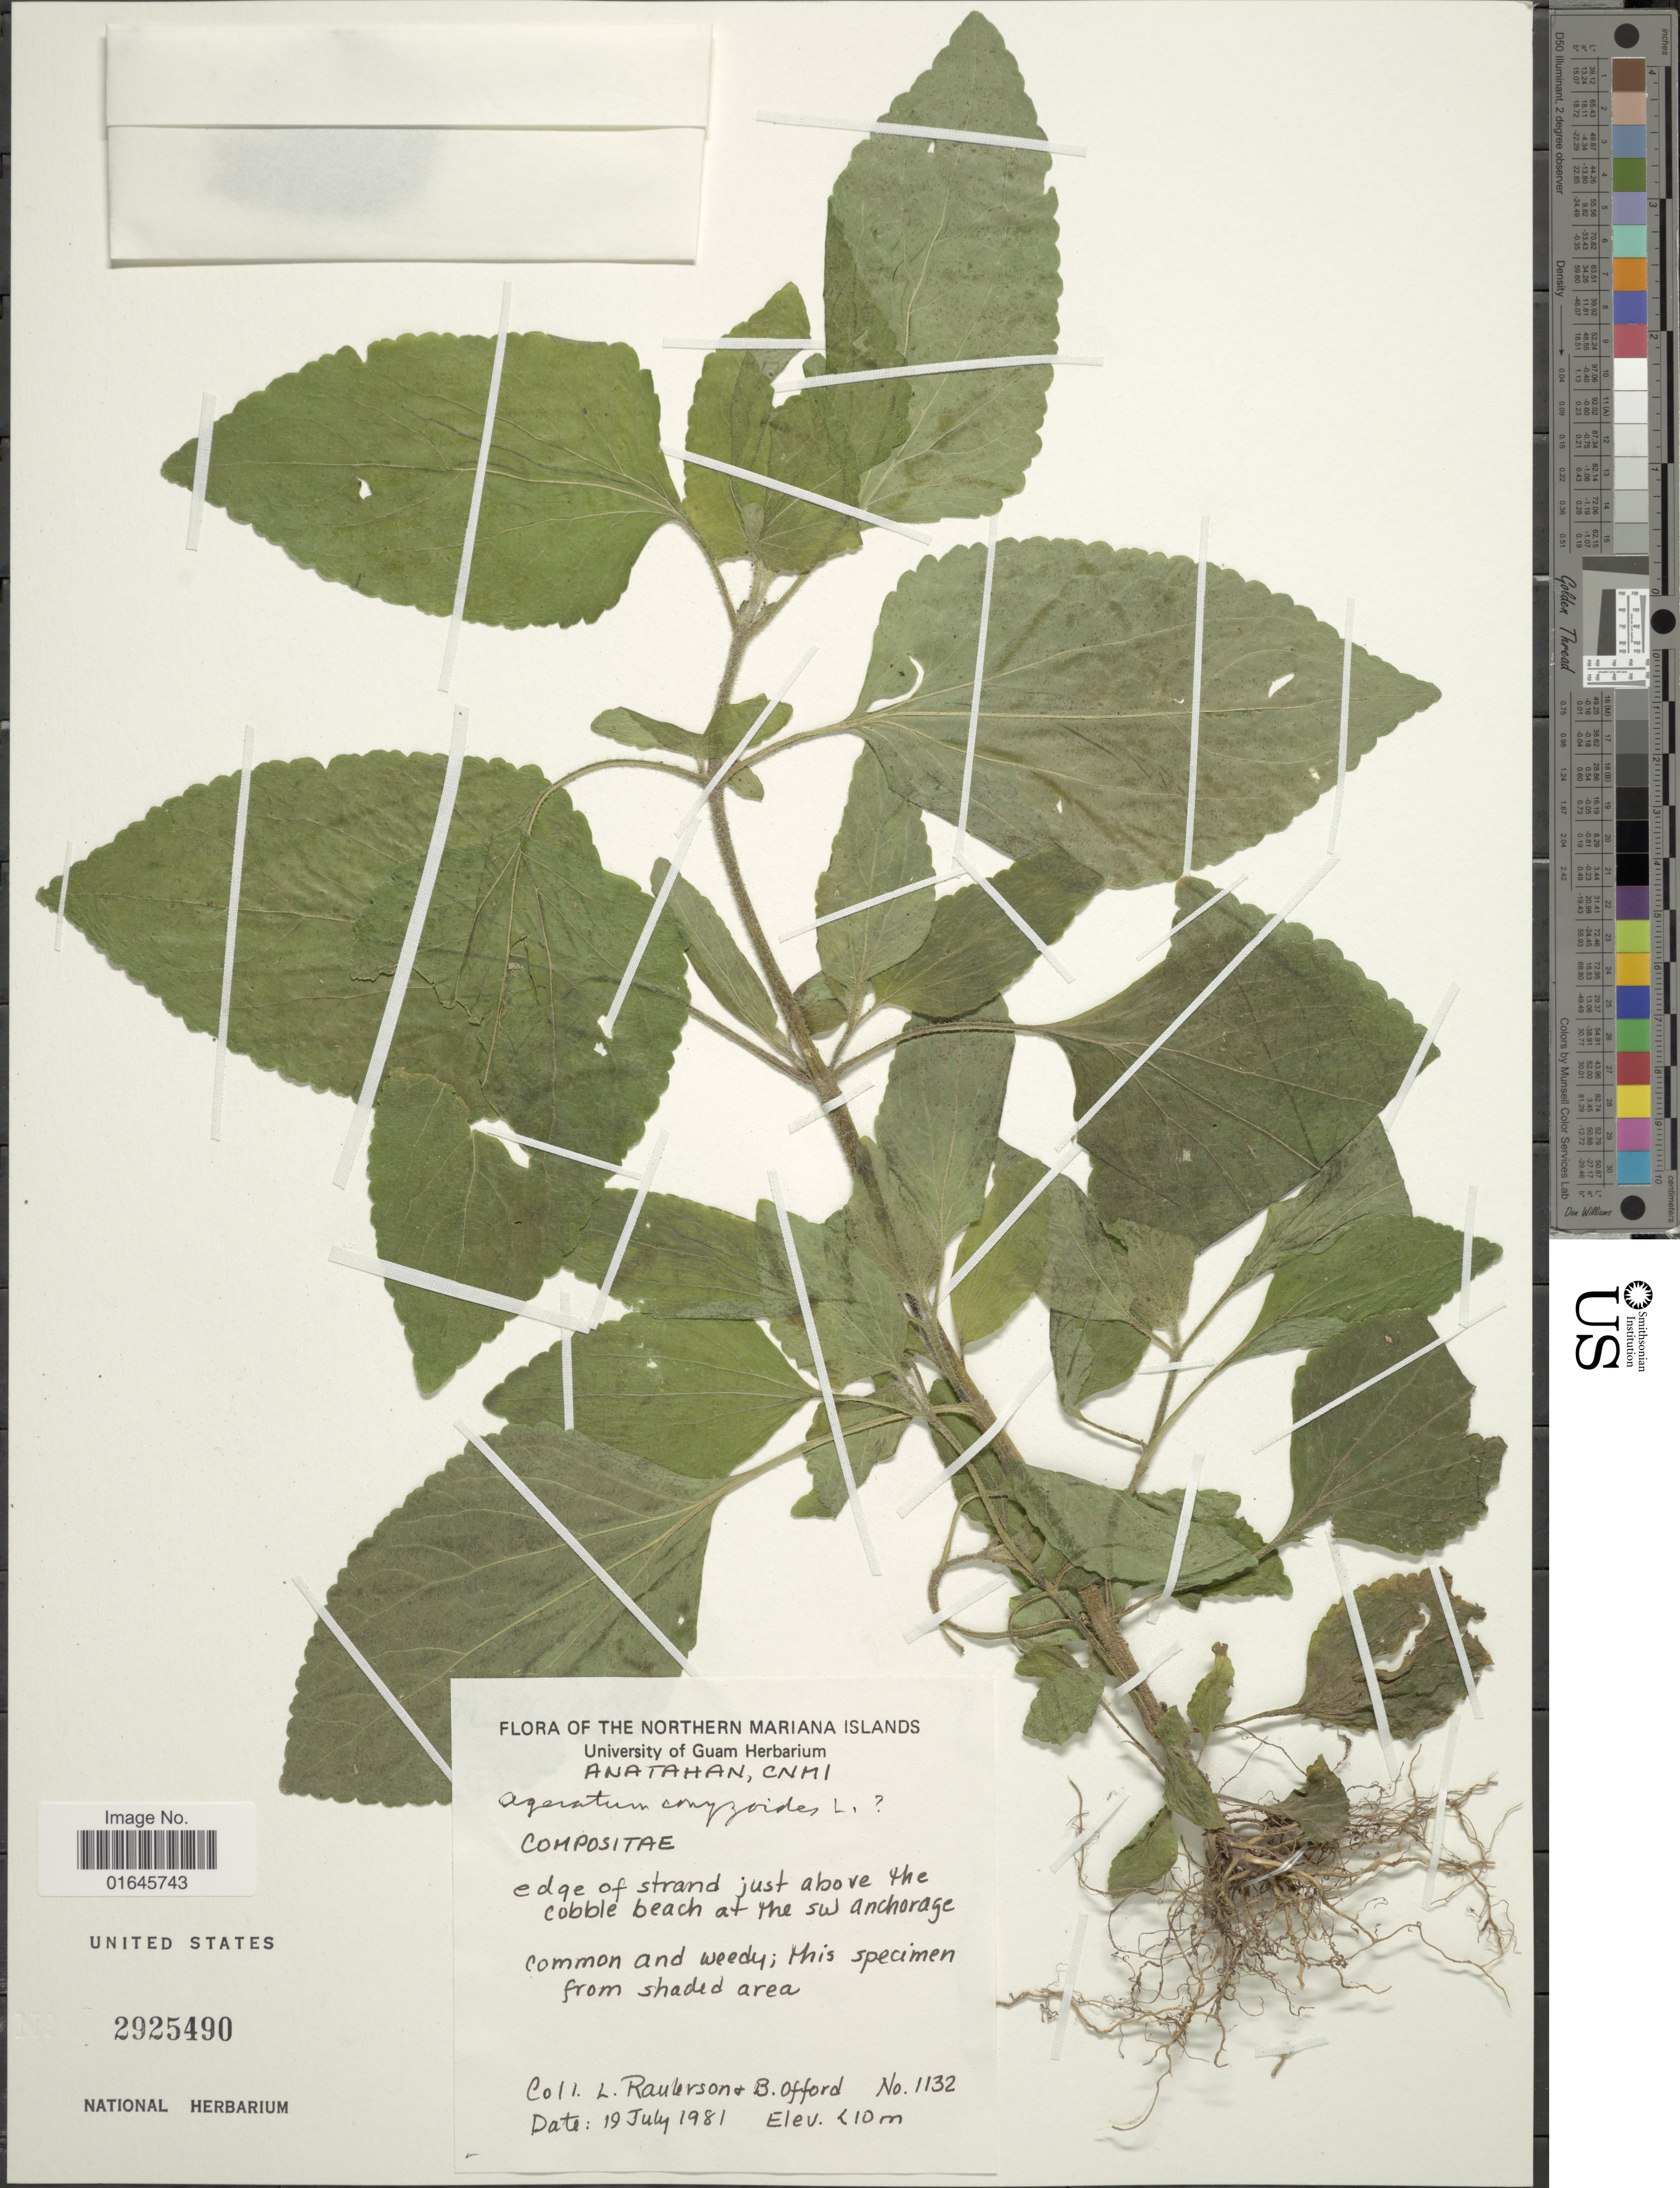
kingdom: Plantae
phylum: Tracheophyta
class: Magnoliopsida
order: Asterales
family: Asteraceae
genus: Ageratum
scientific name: Ageratum conyzoides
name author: L.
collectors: L. Raulerson & B. Offord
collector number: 1132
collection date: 1981-07-19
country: Northern Mariana Islands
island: Anatahan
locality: Anatahan, edge of strand above west Anchorage beach [interpreted]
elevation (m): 10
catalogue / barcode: US 2925490